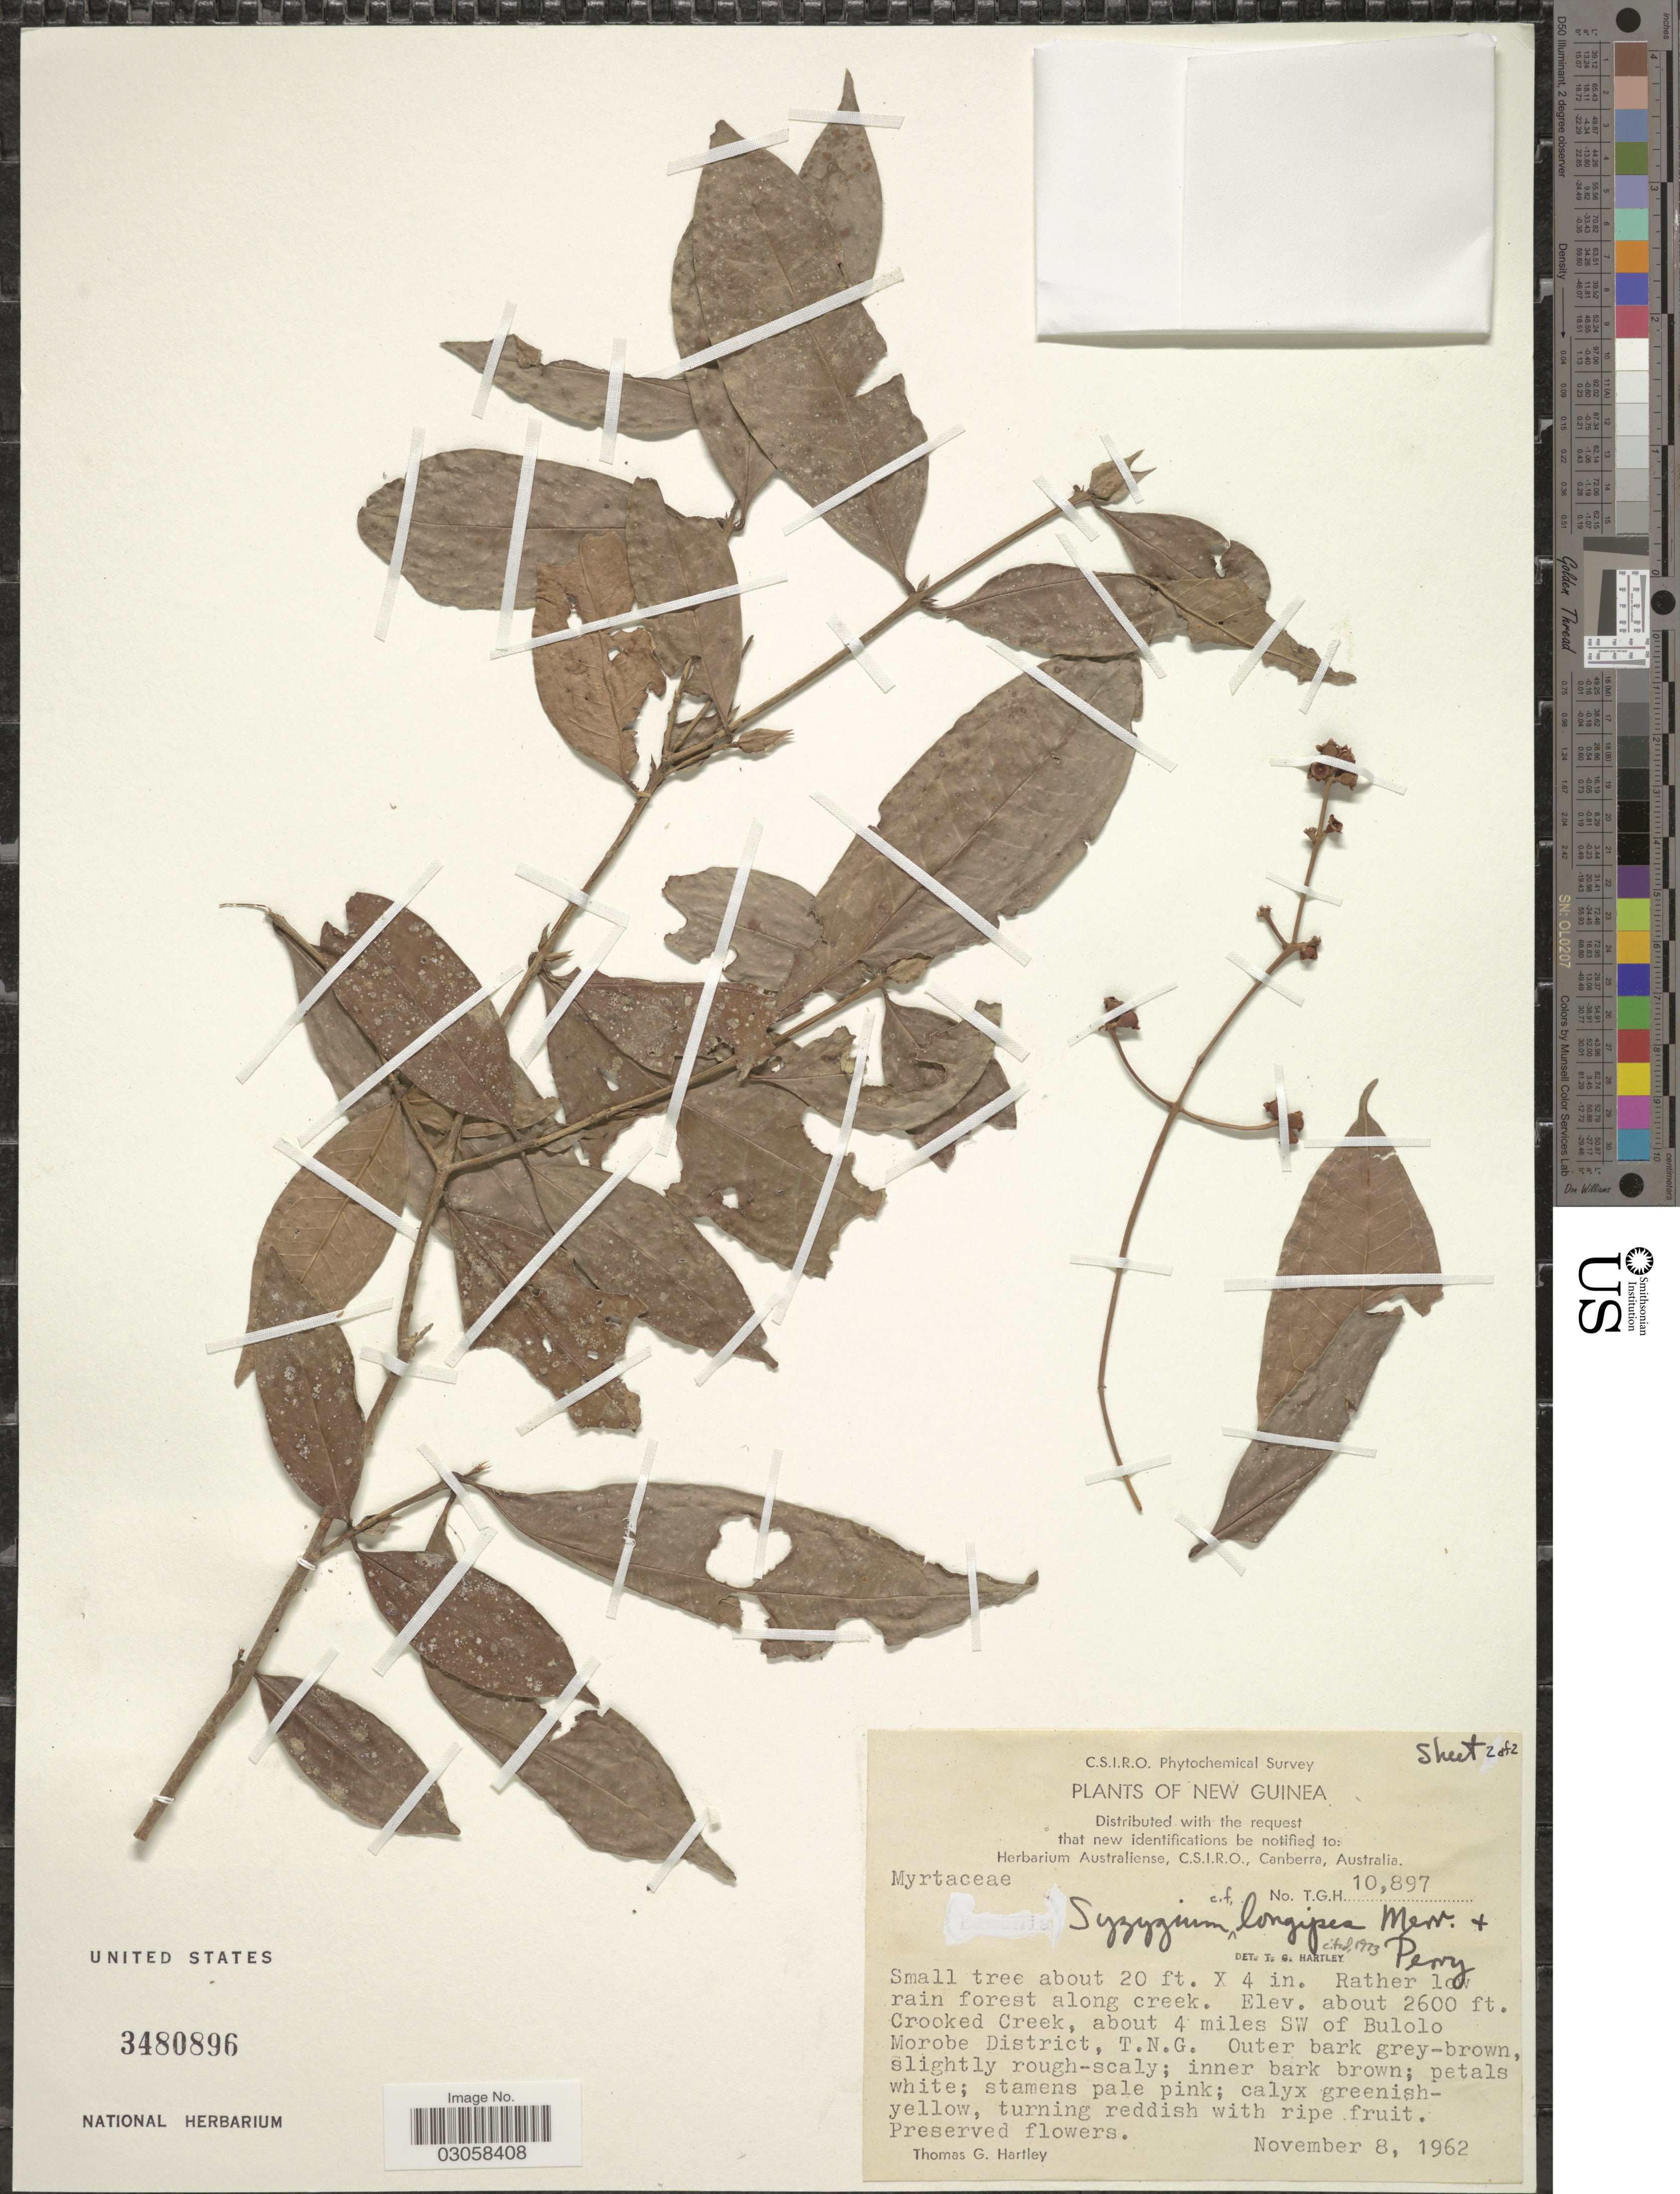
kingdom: Plantae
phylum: Tracheophyta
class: Magnoliopsida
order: Myrtales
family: Myrtaceae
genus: Syzygium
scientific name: Syzygium longipes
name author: (Diels) Merr. & L.M. Perry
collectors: T. G. Hartley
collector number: T.G.H. 10,897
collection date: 1962-11-08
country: Papua New Guinea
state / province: Morobe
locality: New Guinea. Crooked Creek, about 4 miles SW of Bulolo Morobe District, T.N.G.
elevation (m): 792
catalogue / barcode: US 3480896